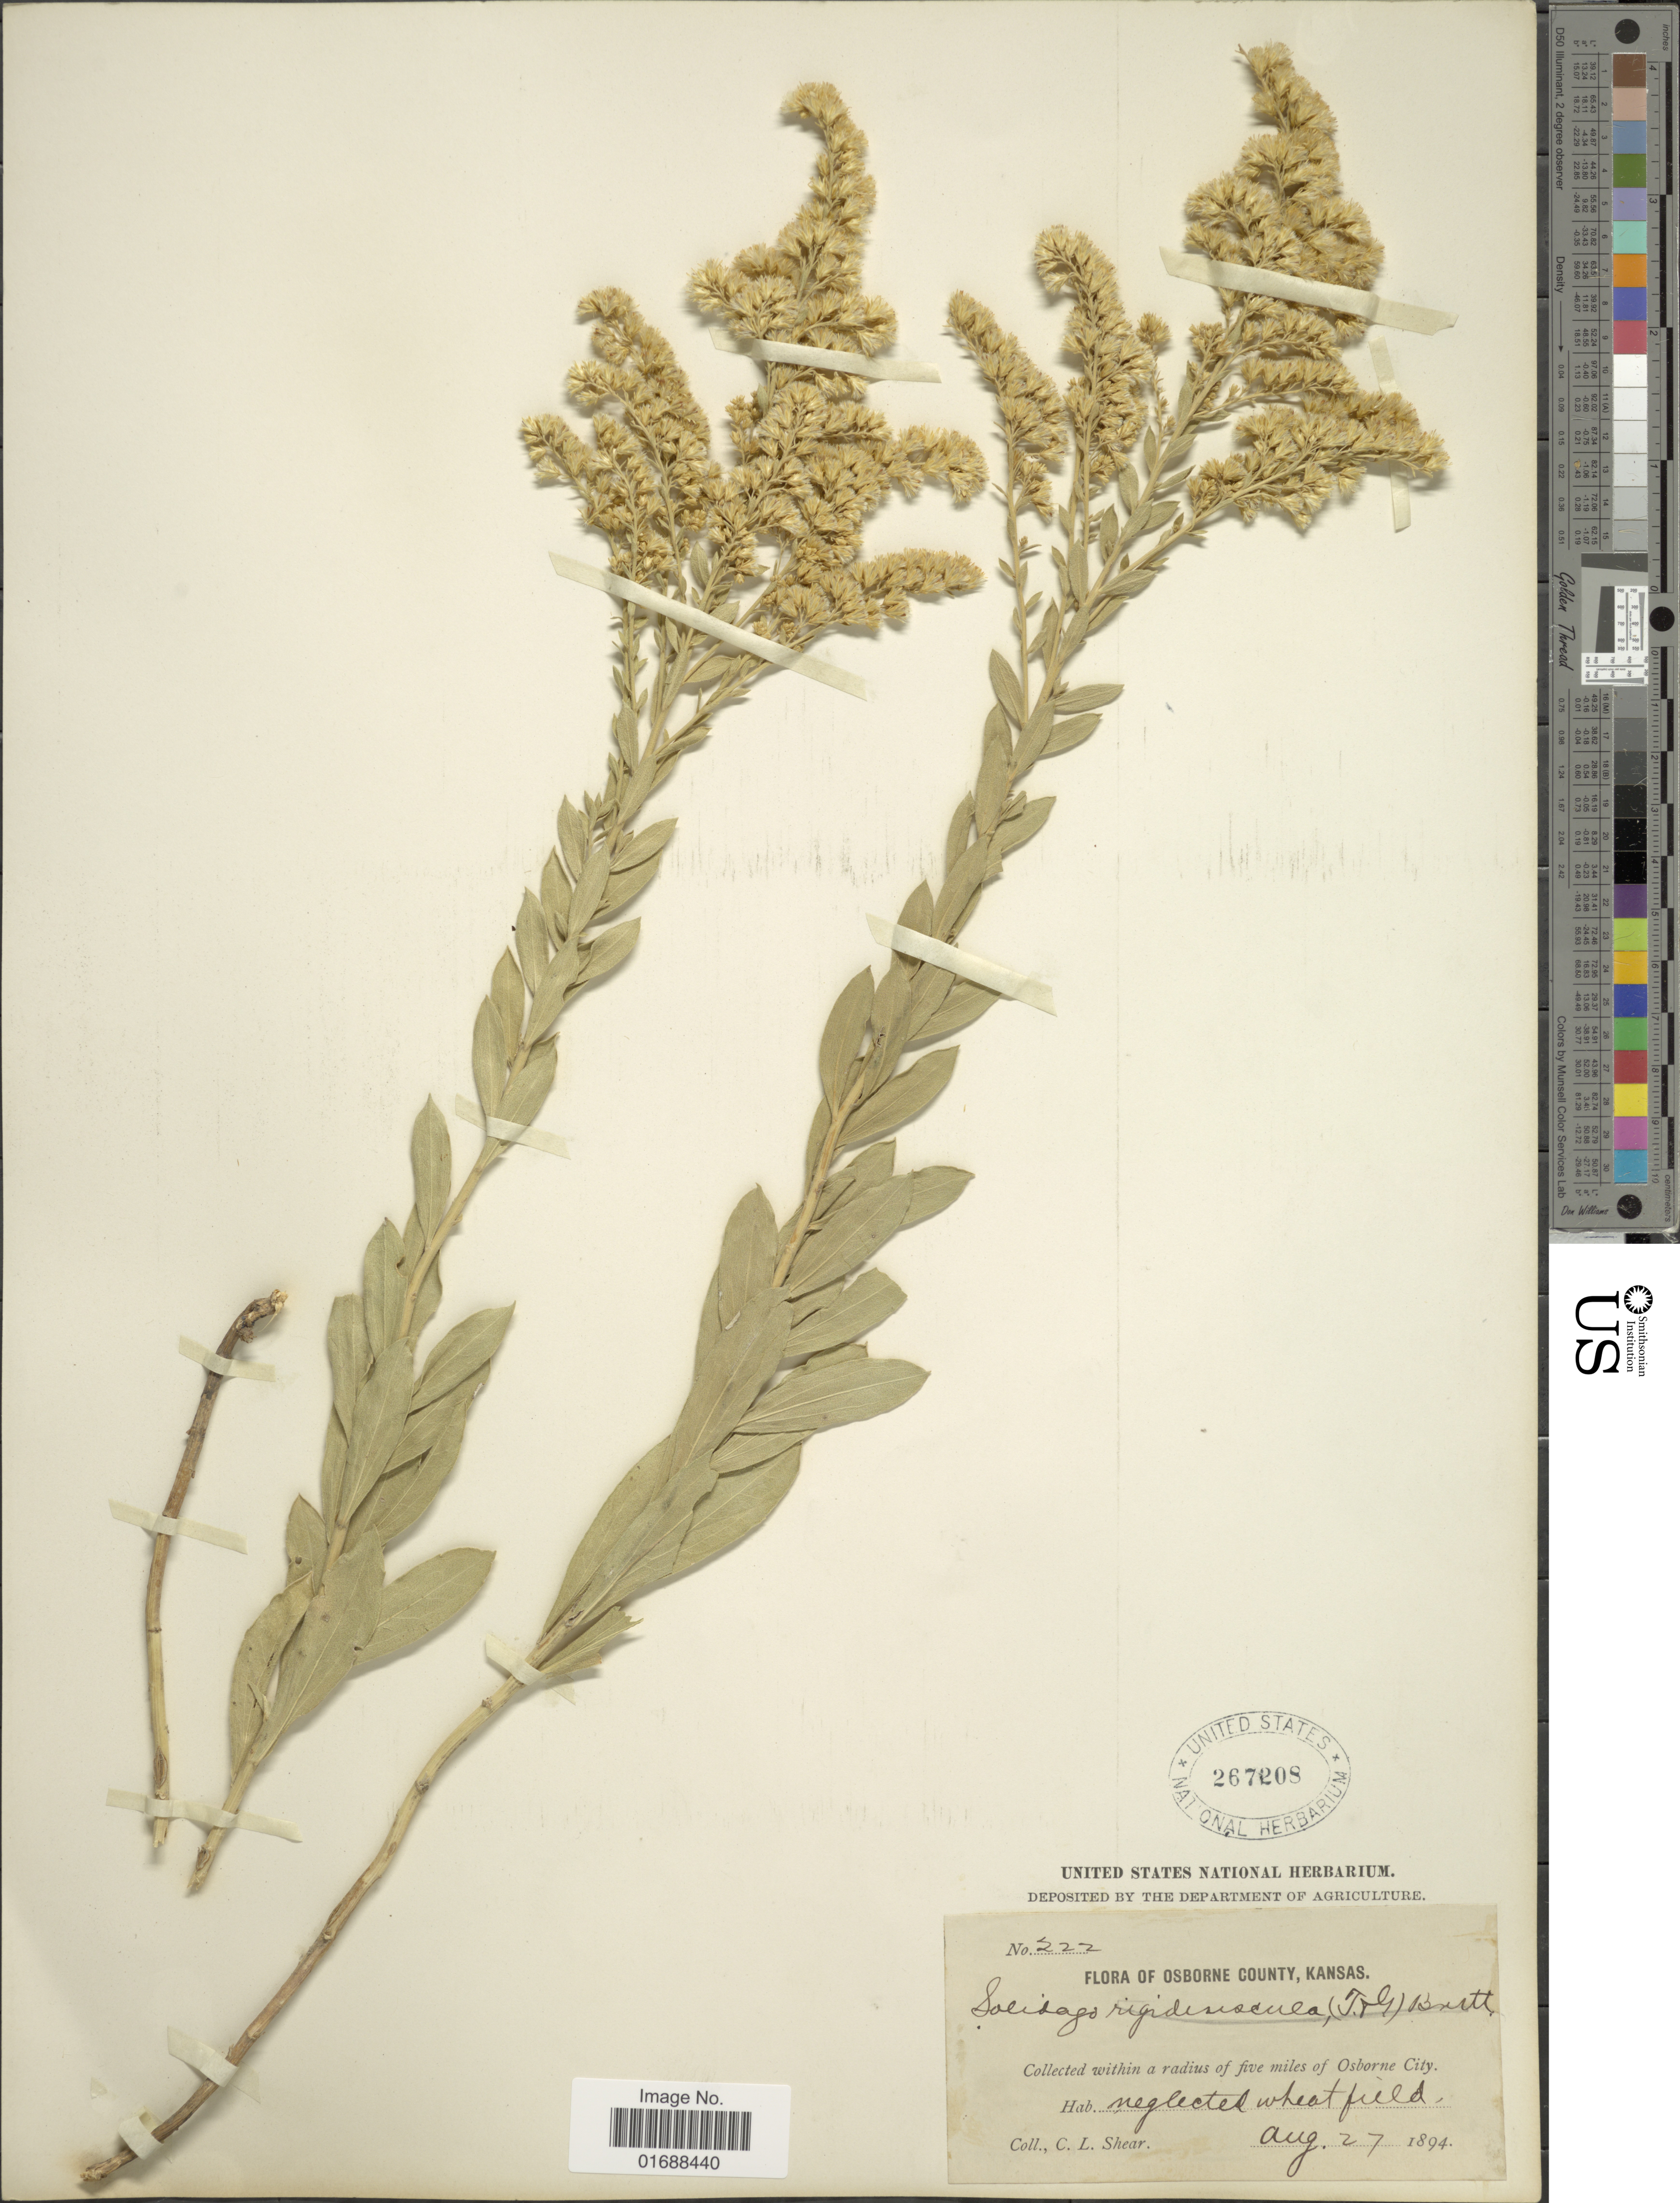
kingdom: Plantae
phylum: Tracheophyta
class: Magnoliopsida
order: Asterales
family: Asteraceae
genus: Solidago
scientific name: Solidago mollis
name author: Bartl.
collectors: C. L. Shear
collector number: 222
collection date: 1894-08-27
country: United States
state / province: Kansas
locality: Within a radius of five miles of Osborne City.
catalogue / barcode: US 267208